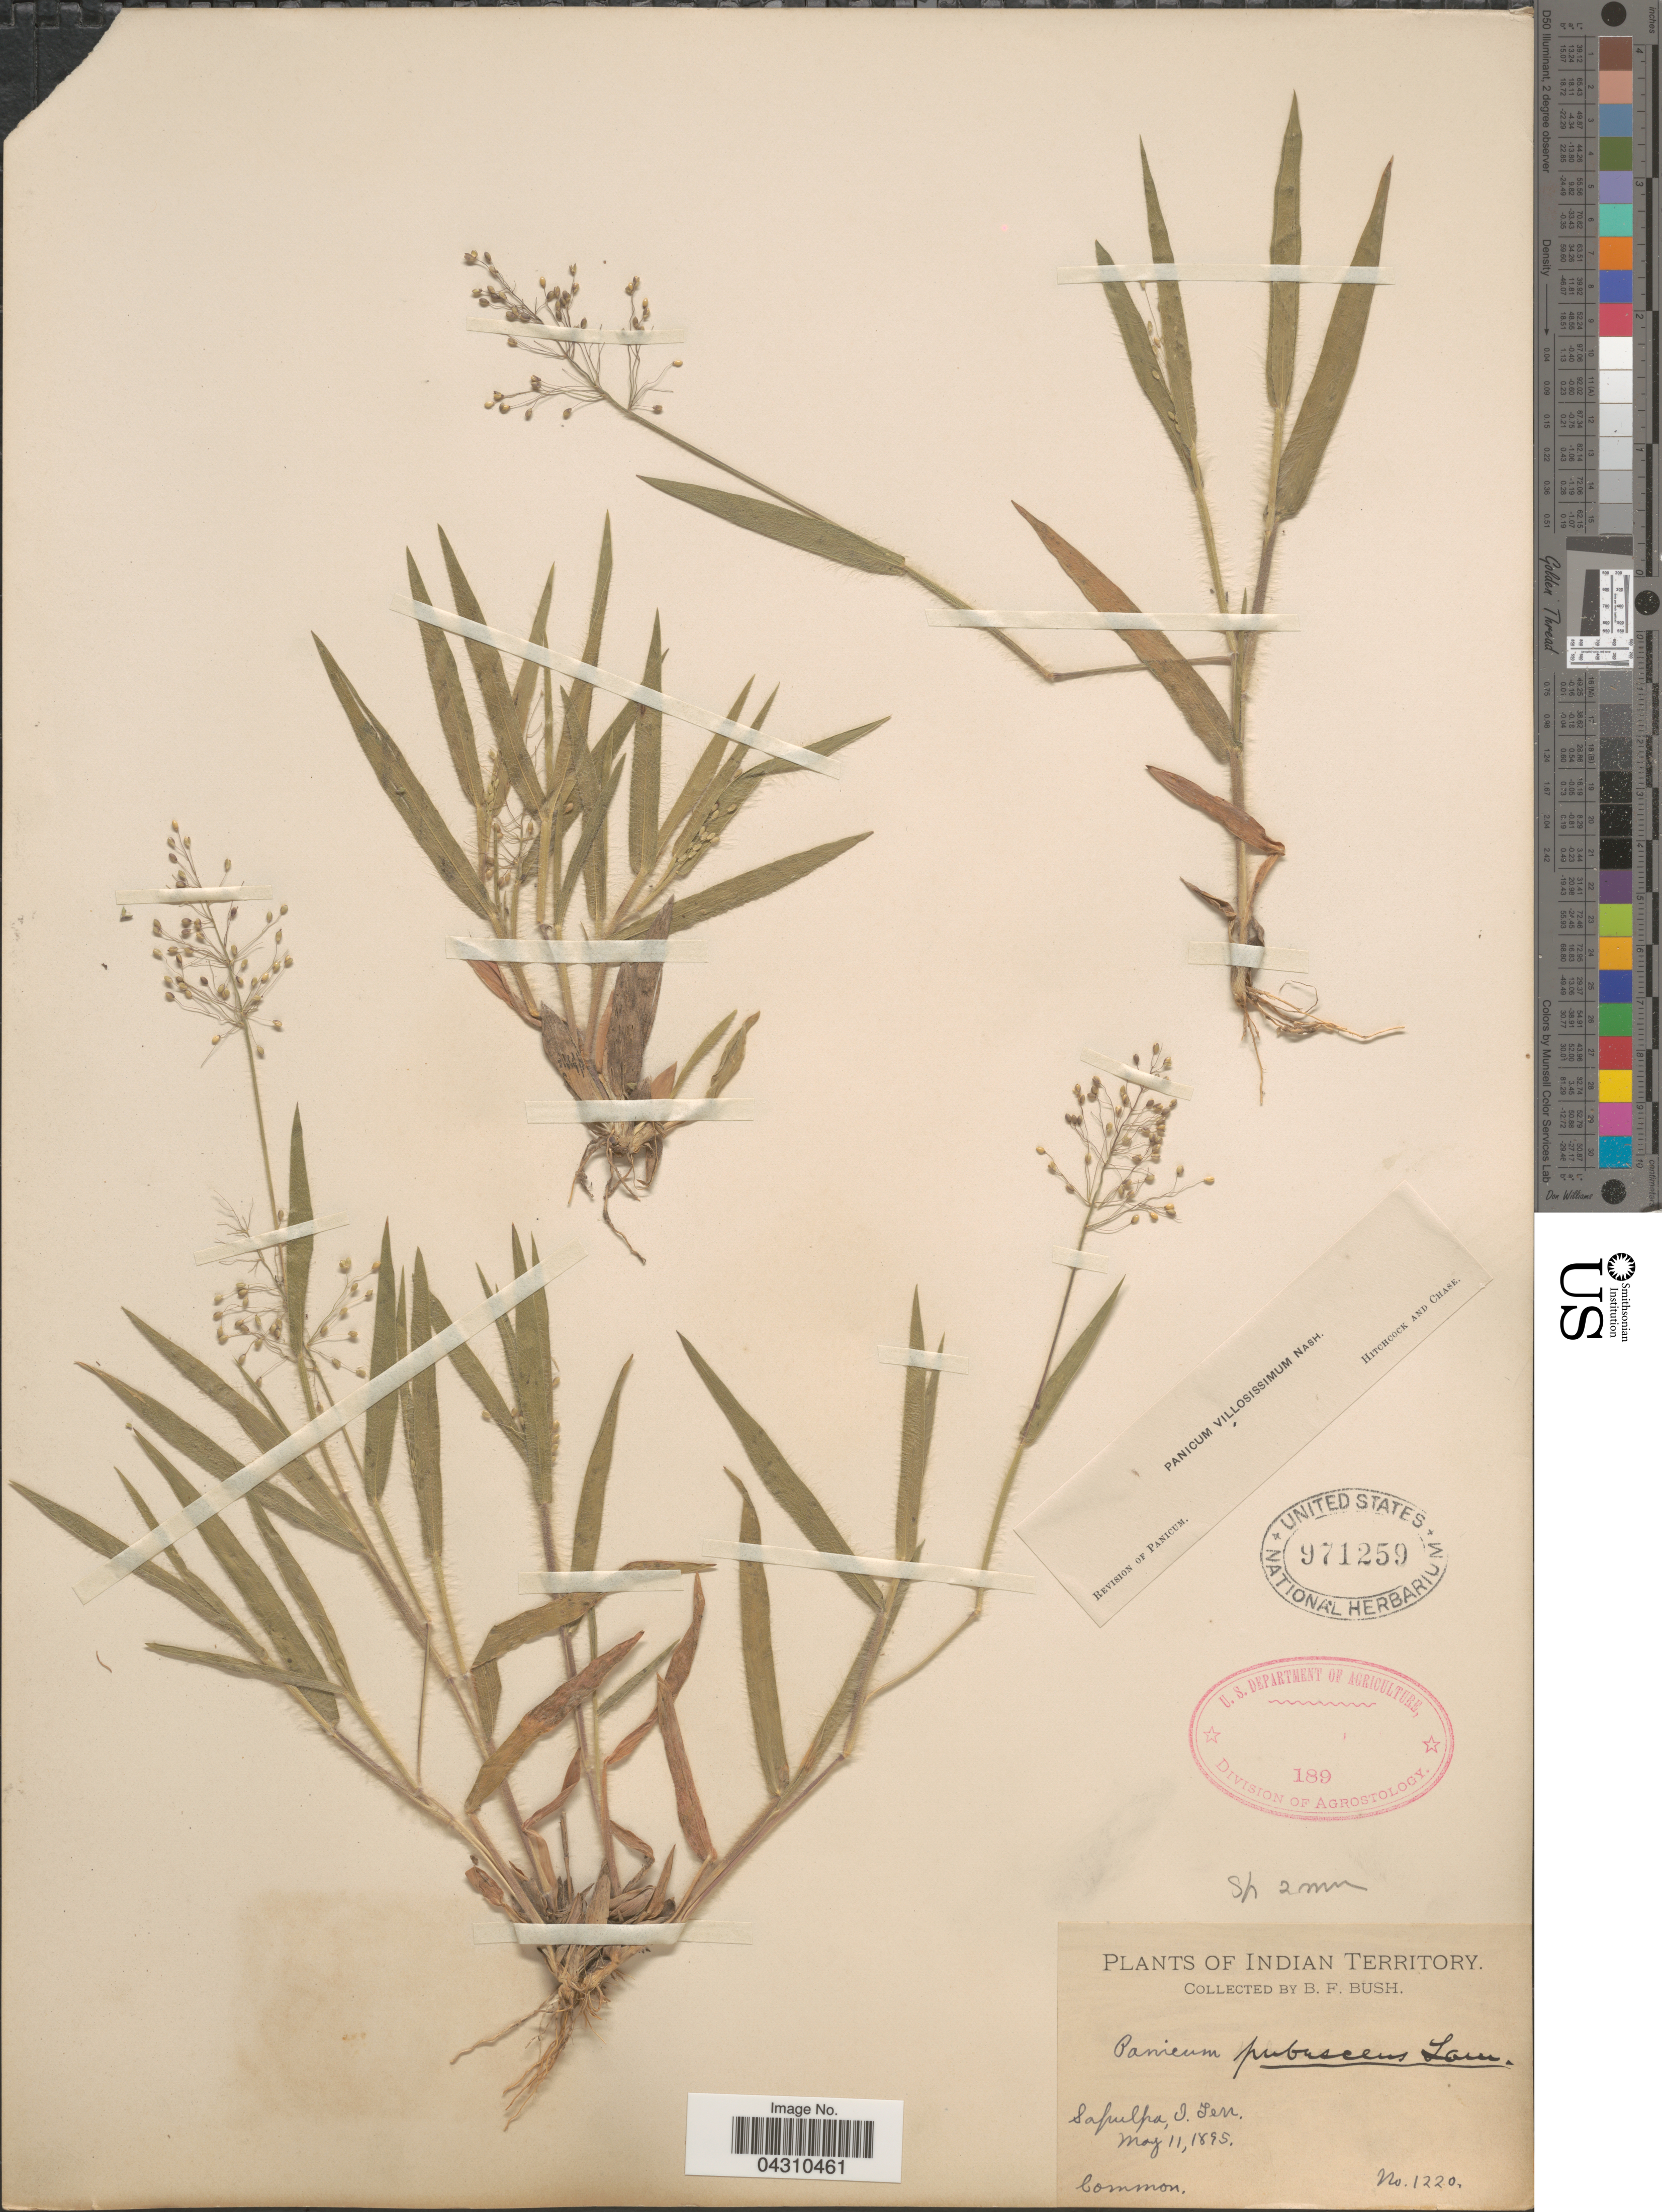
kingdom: Plantae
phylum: Tracheophyta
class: Liliopsida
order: Poales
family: Poaceae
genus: Dichanthelium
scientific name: Dichanthelium acuminatum var. acuminatum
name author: (Sw.) Gould & C.A. Clark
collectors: B. F. Bush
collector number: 1220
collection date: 1895-05-11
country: United States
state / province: Oklahoma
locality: Indian Territory. Sapulpa, I. Terr.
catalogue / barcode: US 971259